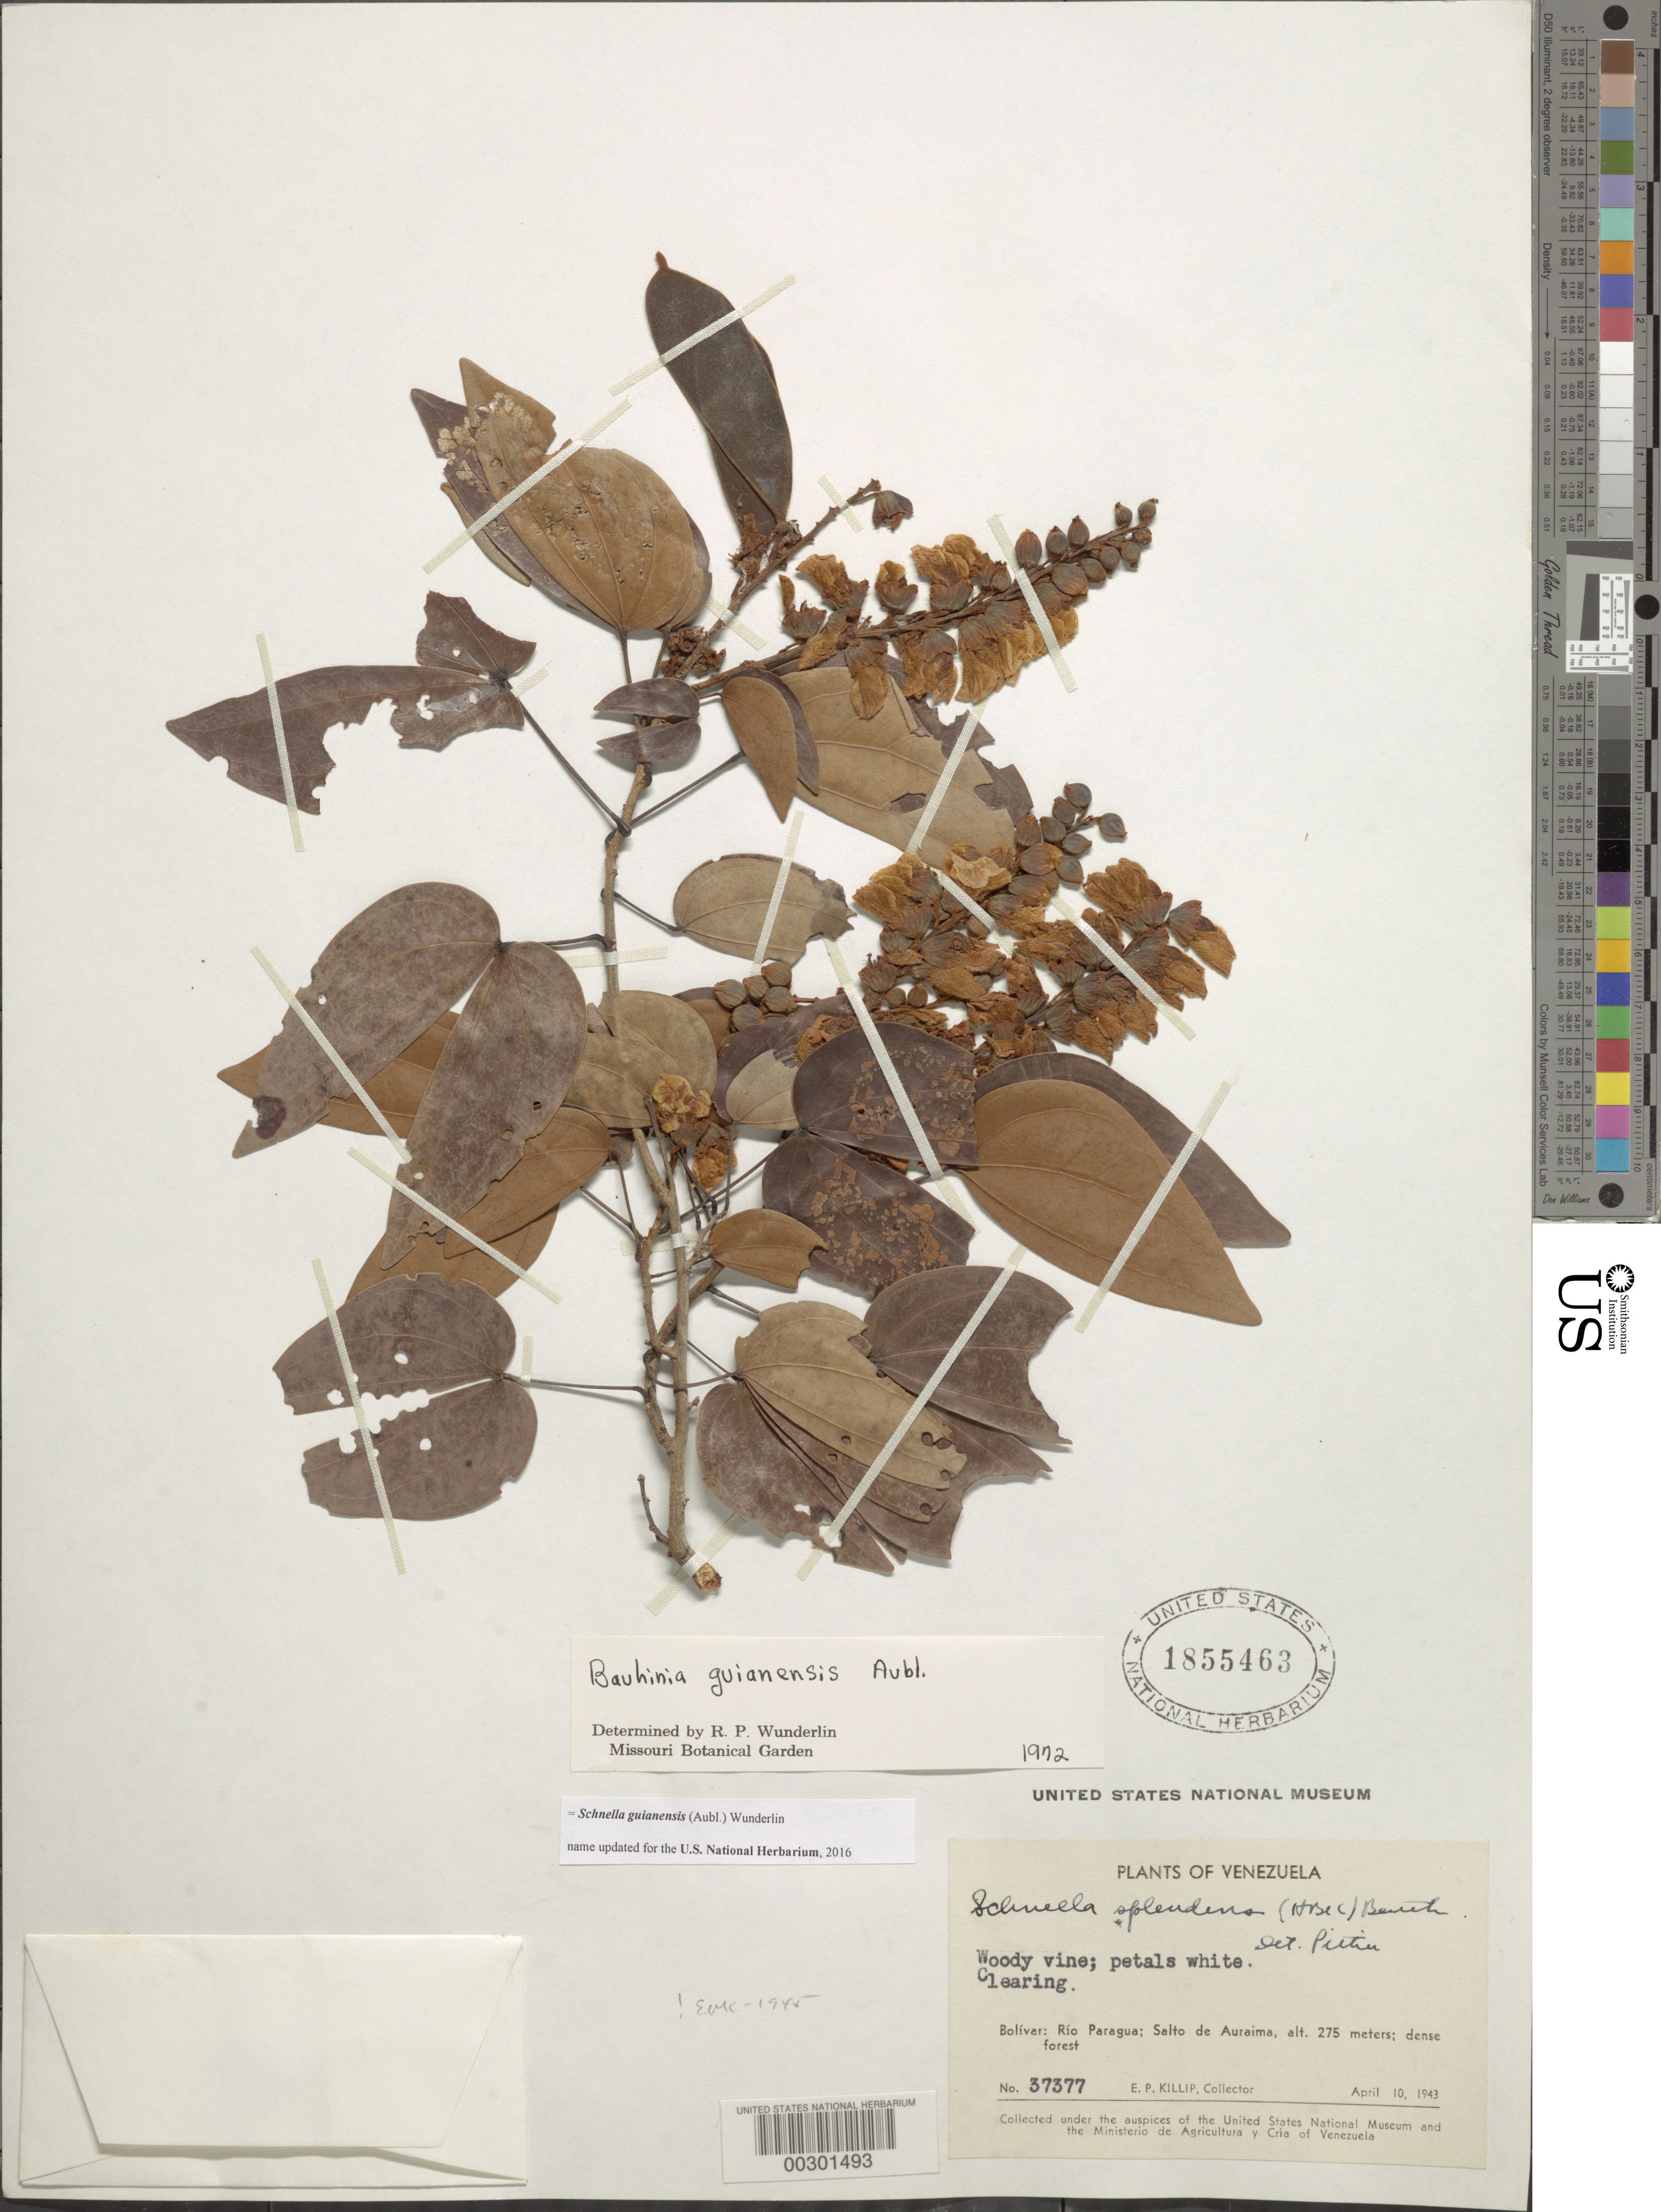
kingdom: Plantae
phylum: Tracheophyta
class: Magnoliopsida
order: Fabales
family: Fabaceae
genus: Schnella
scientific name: Schnella guianensis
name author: (Aubl.) Wunderlin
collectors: E. P. Killip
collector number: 37377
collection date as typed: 10 Apr 1943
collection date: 1943-04-10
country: Venezuela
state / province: Bolivar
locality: Rio paragua, salto de auraima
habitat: Clearing; dense forest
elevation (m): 275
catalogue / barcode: US 1855463